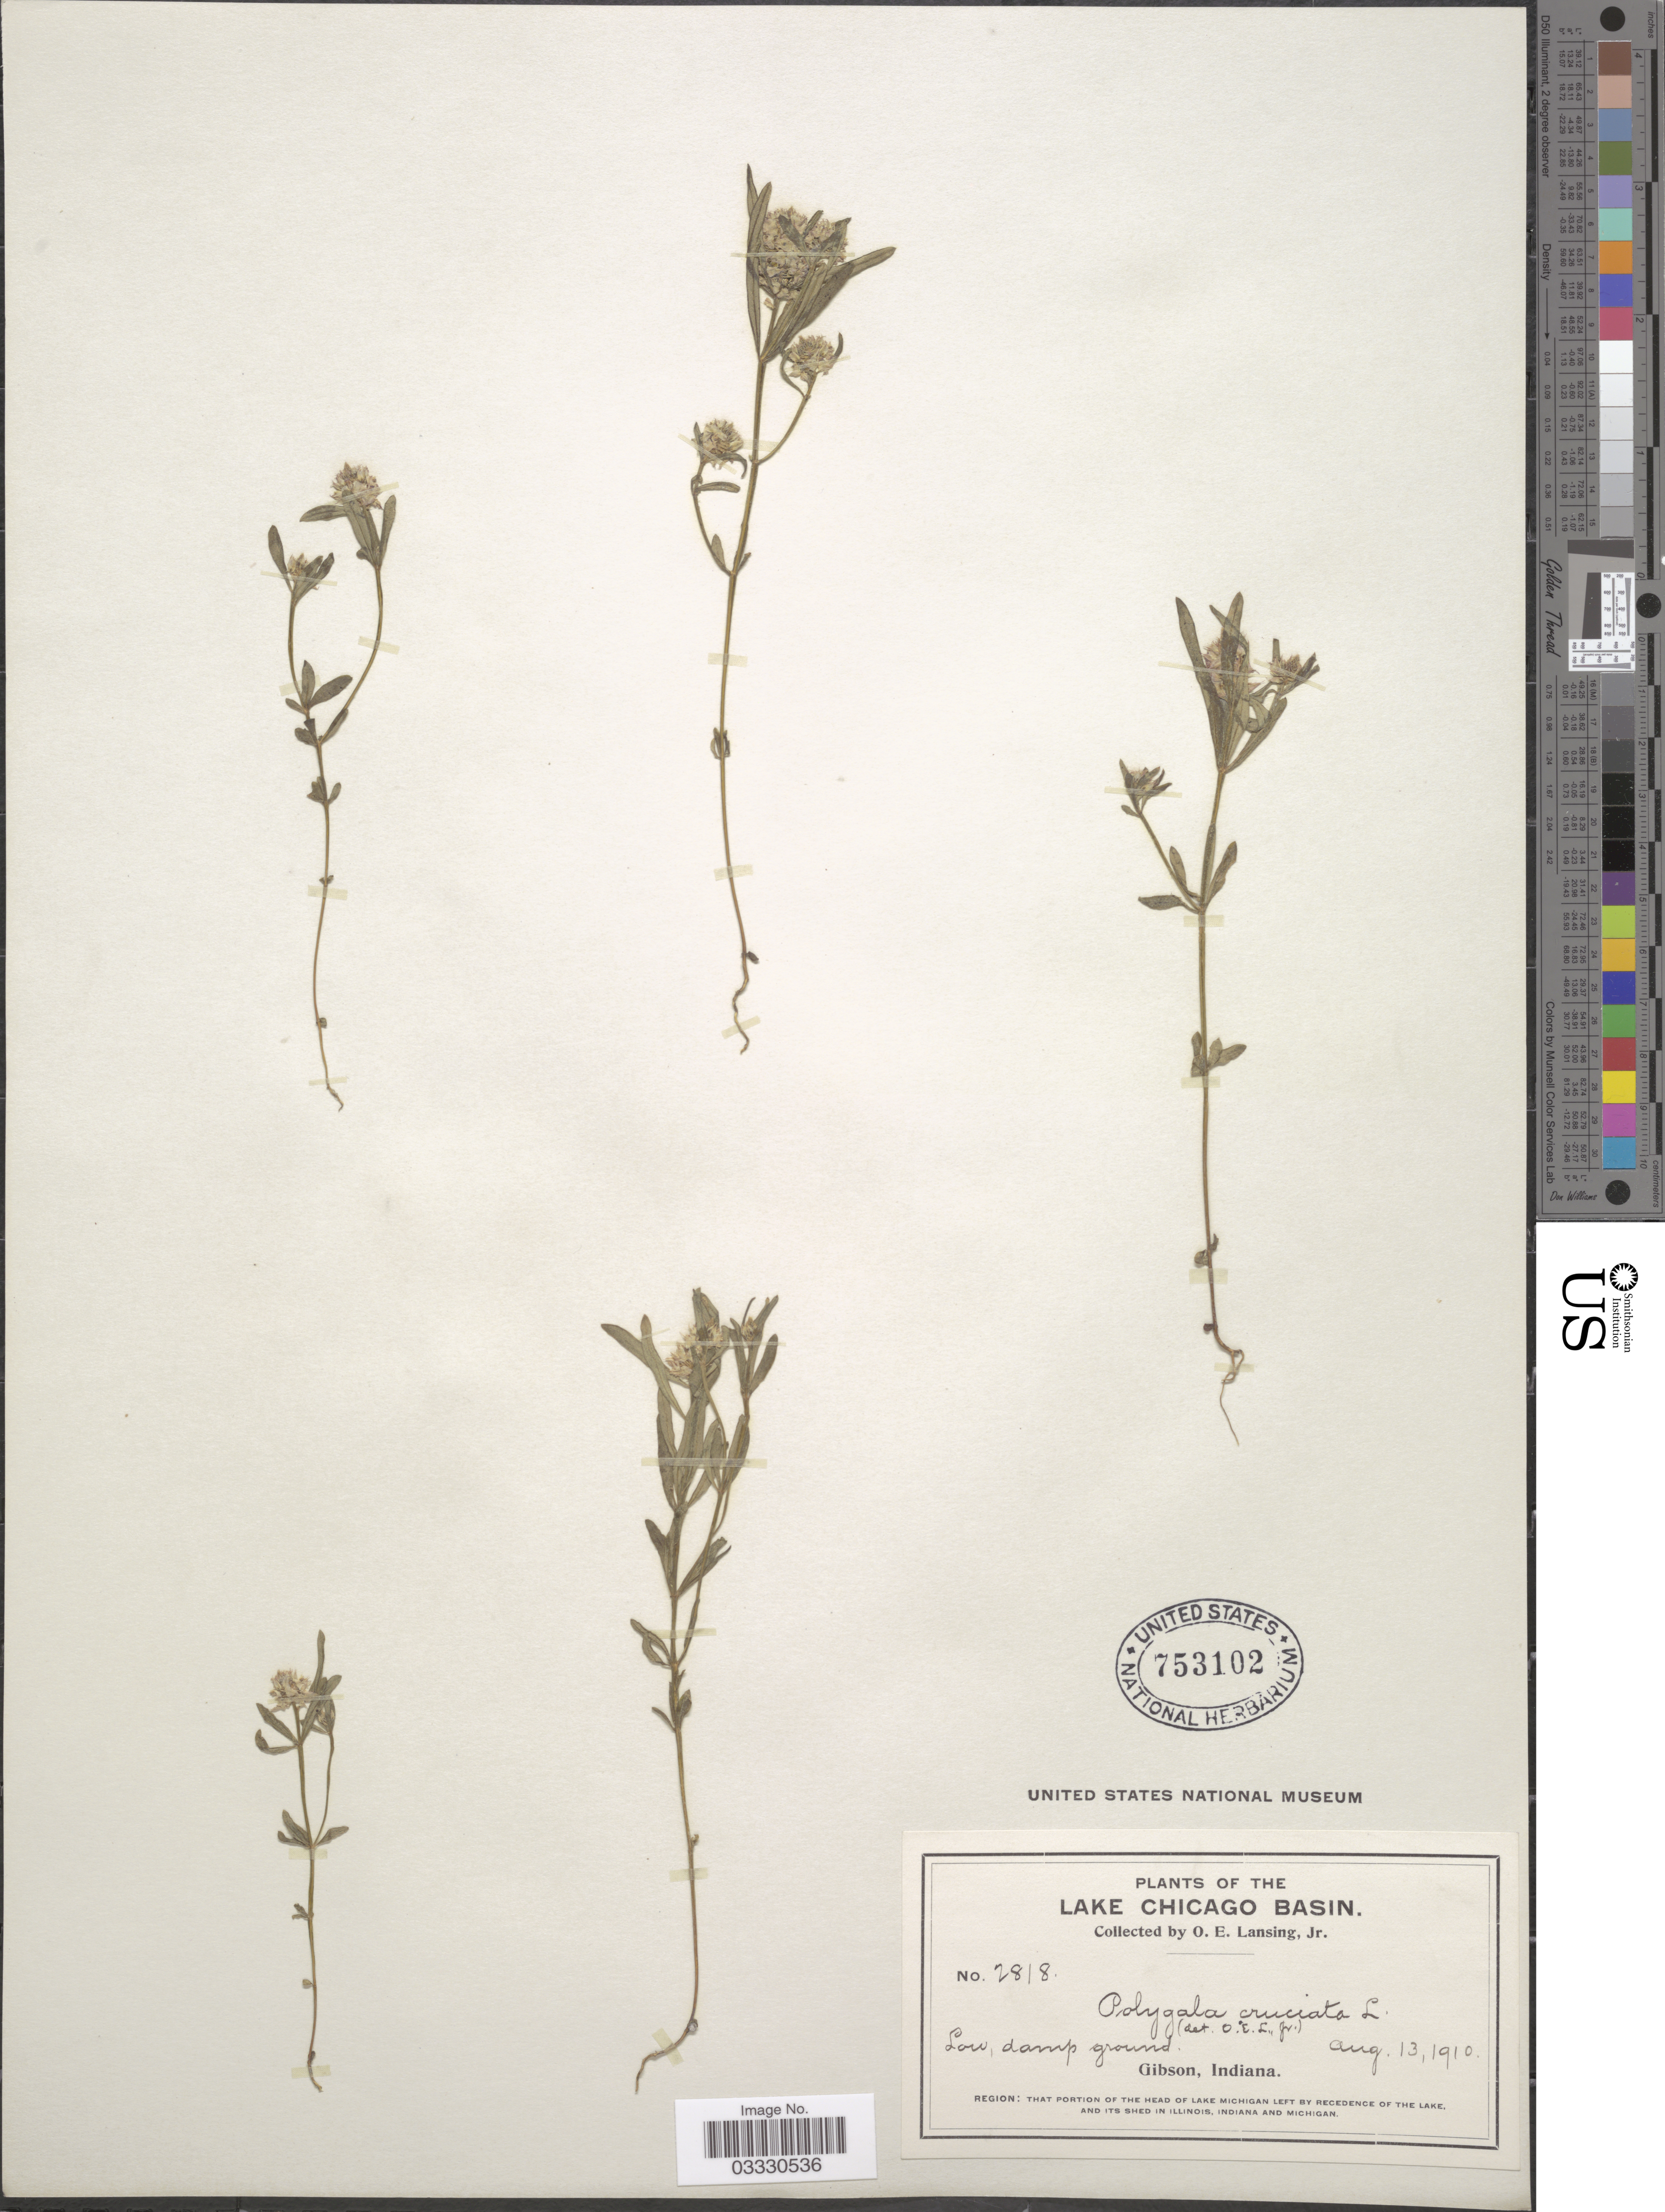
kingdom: Plantae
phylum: Tracheophyta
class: Magnoliopsida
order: Fabales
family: Polygalaceae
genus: Polygala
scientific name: Polygala cruciata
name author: L.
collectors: O. Lansing Jr.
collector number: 2818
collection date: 1910-08-13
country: United States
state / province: Indiana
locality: Lake Chicago Basin. Gibson.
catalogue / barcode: US 753102